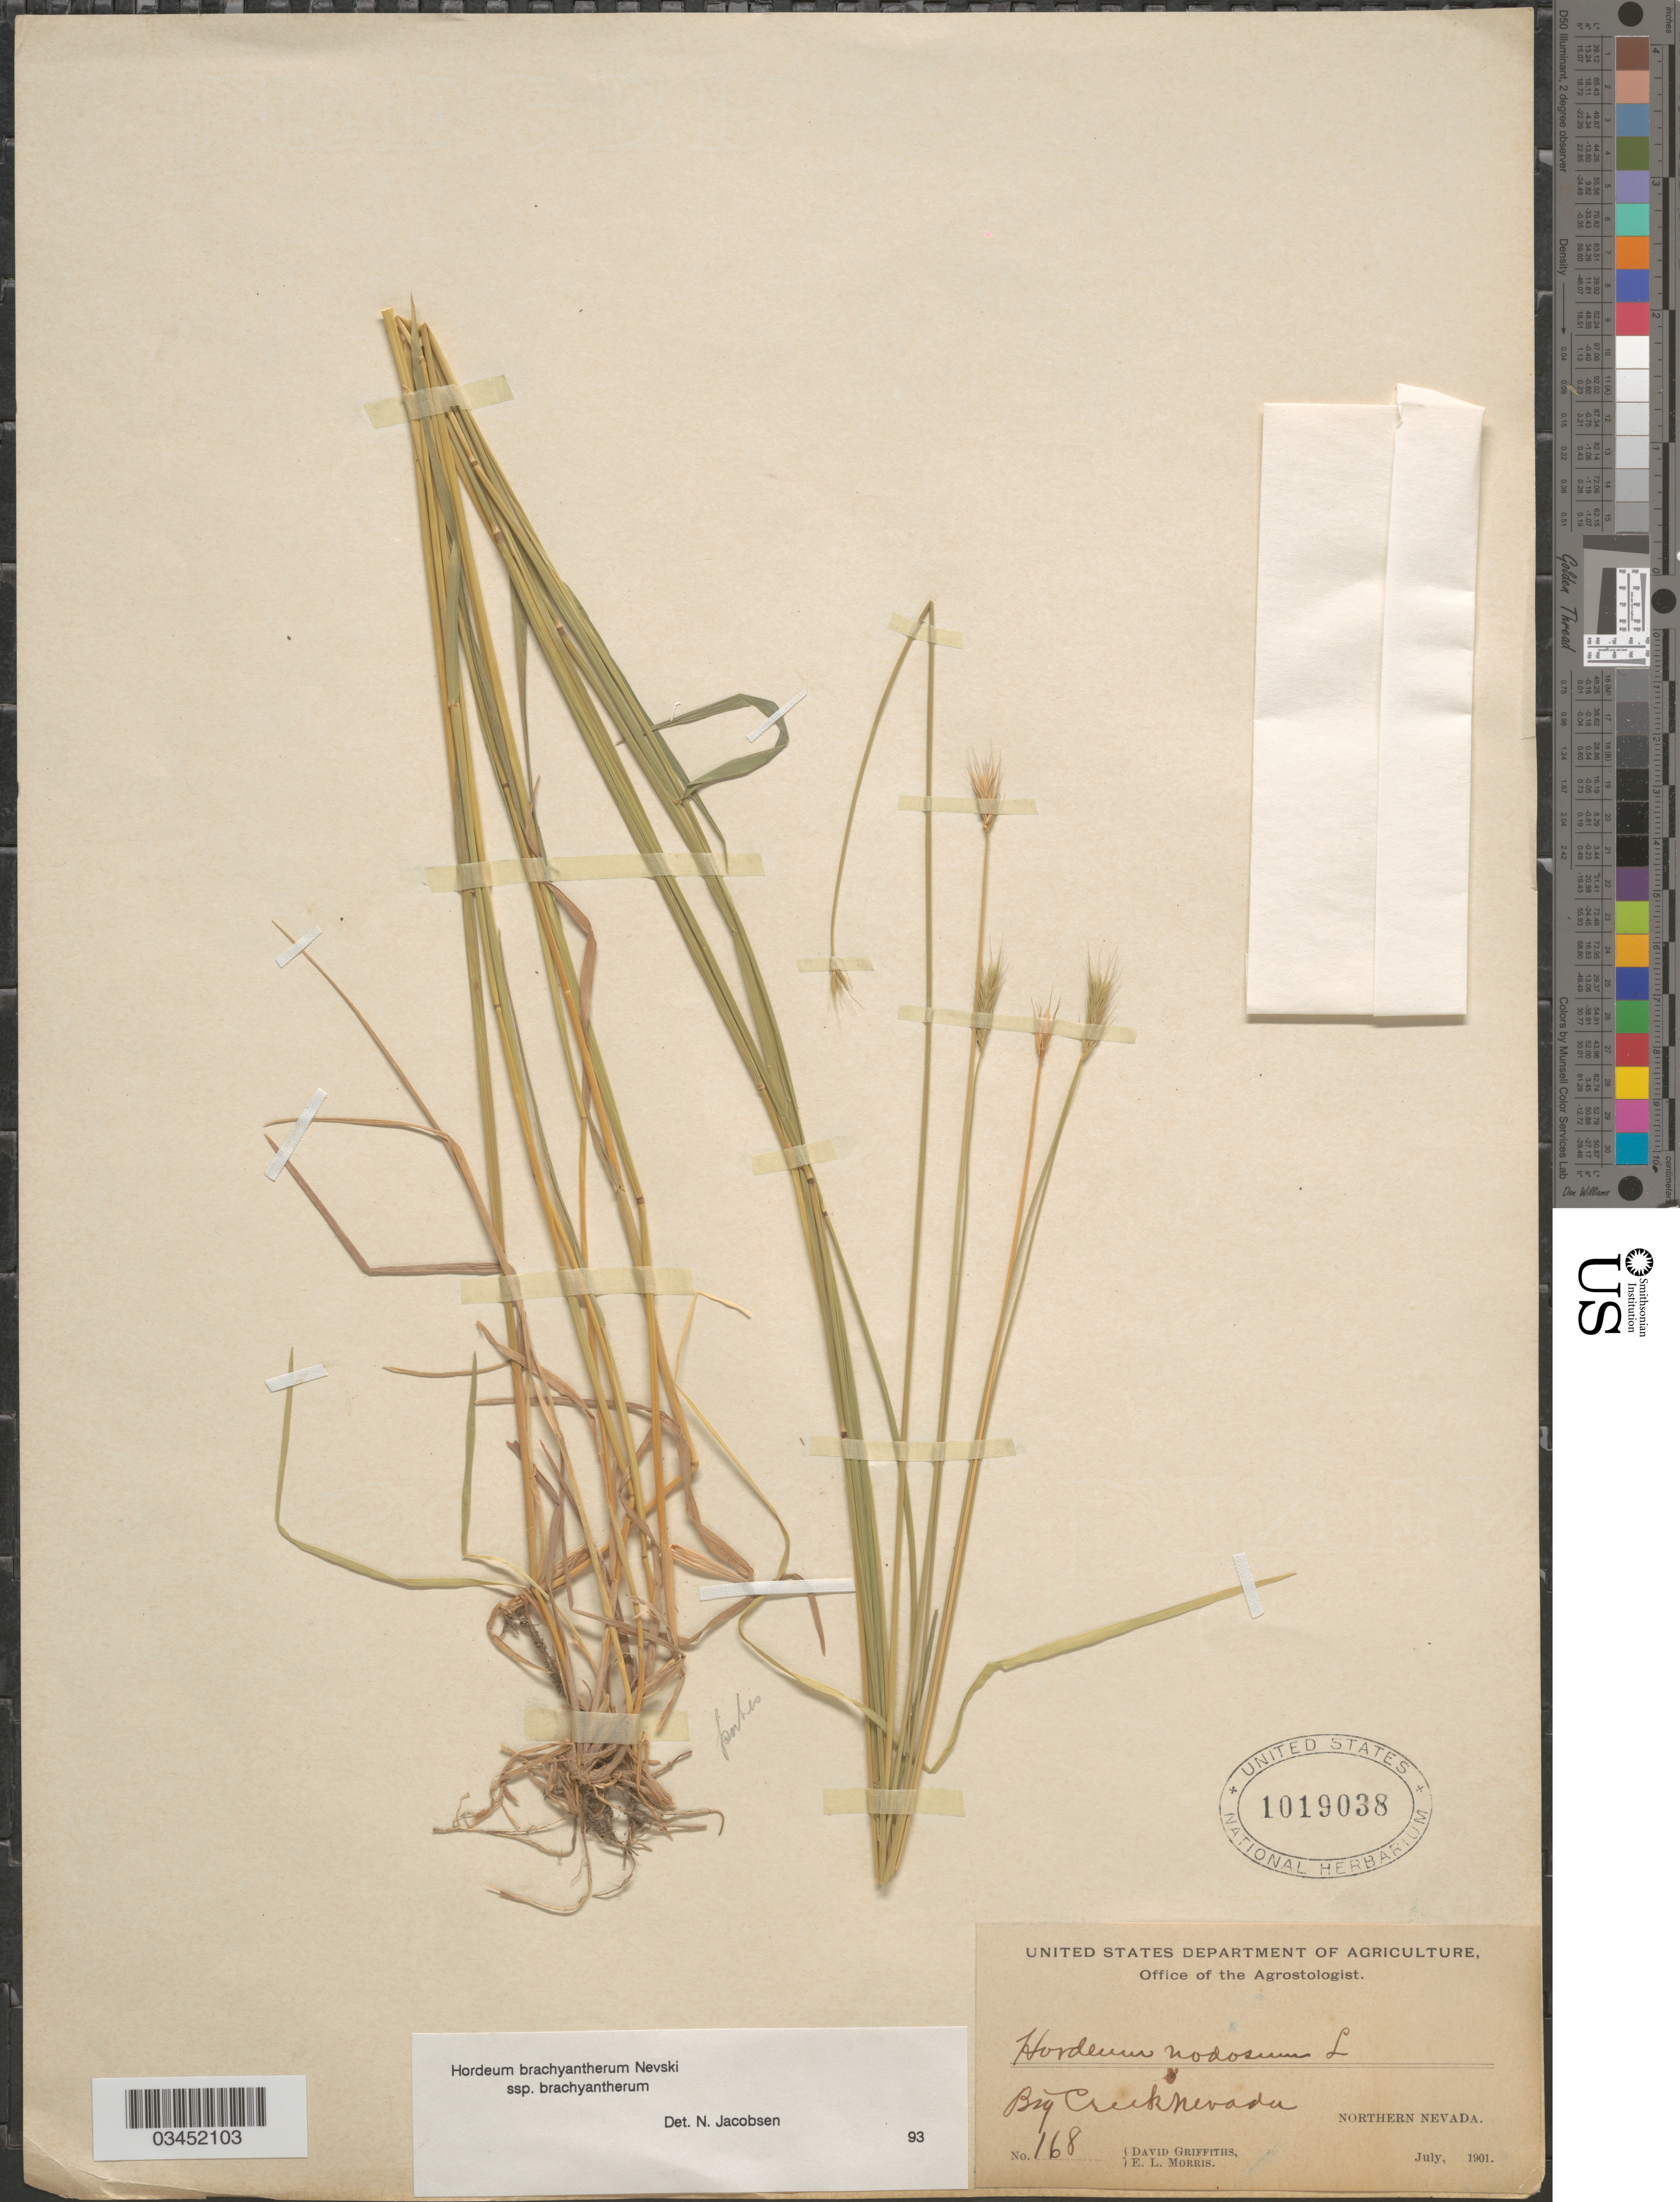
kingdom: Plantae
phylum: Tracheophyta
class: Liliopsida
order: Poales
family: Poaceae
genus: Hordeum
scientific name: Hordeum brachyantherum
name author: Nevski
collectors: D. Griffiths & E. Morris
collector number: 168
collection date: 1901-07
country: United States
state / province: Nevada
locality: Big Creek Nevada. Northern Nevada.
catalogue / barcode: US 1019038